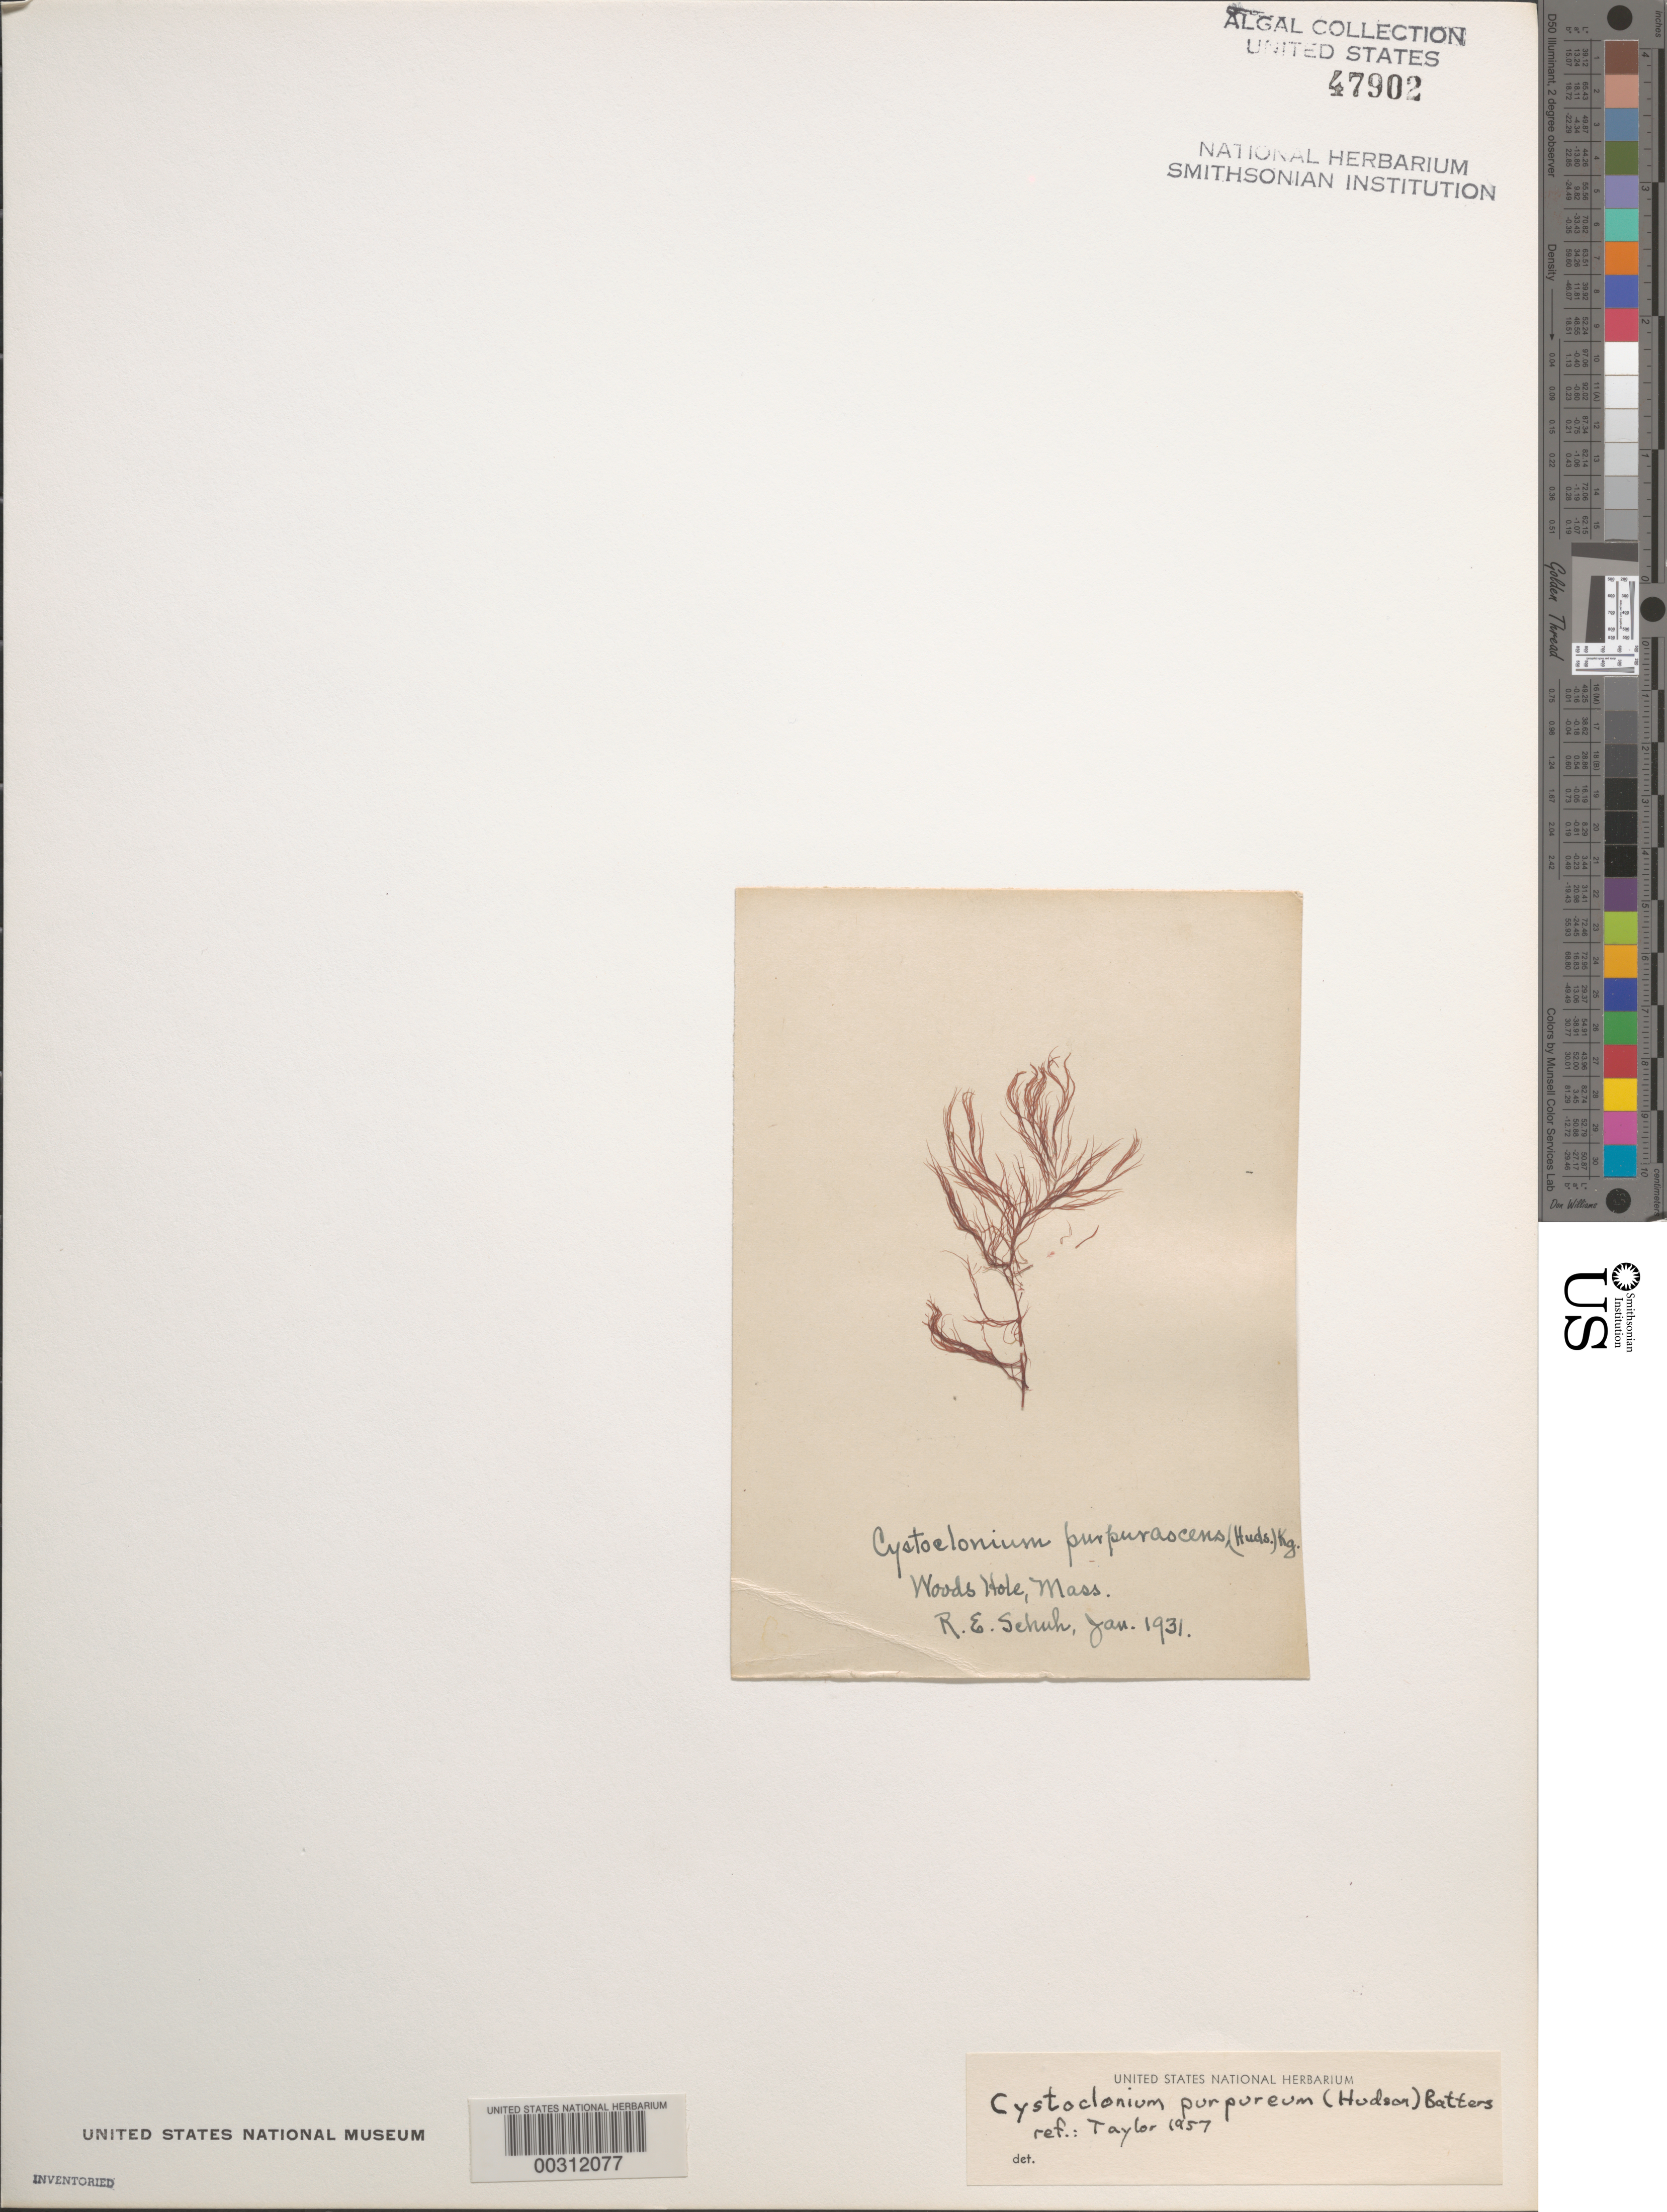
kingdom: Plantae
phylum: Rhodophyta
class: Florideophyceae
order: Gigartinales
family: Cystocloniaceae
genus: Cystoclonium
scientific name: Cystoclonium purpureum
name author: (Huds.) Batters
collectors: R. Schuh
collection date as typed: Jan 1931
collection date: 1931-01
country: United States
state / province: Massachusetts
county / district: Barnstable County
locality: Woods Hole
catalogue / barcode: US 47902